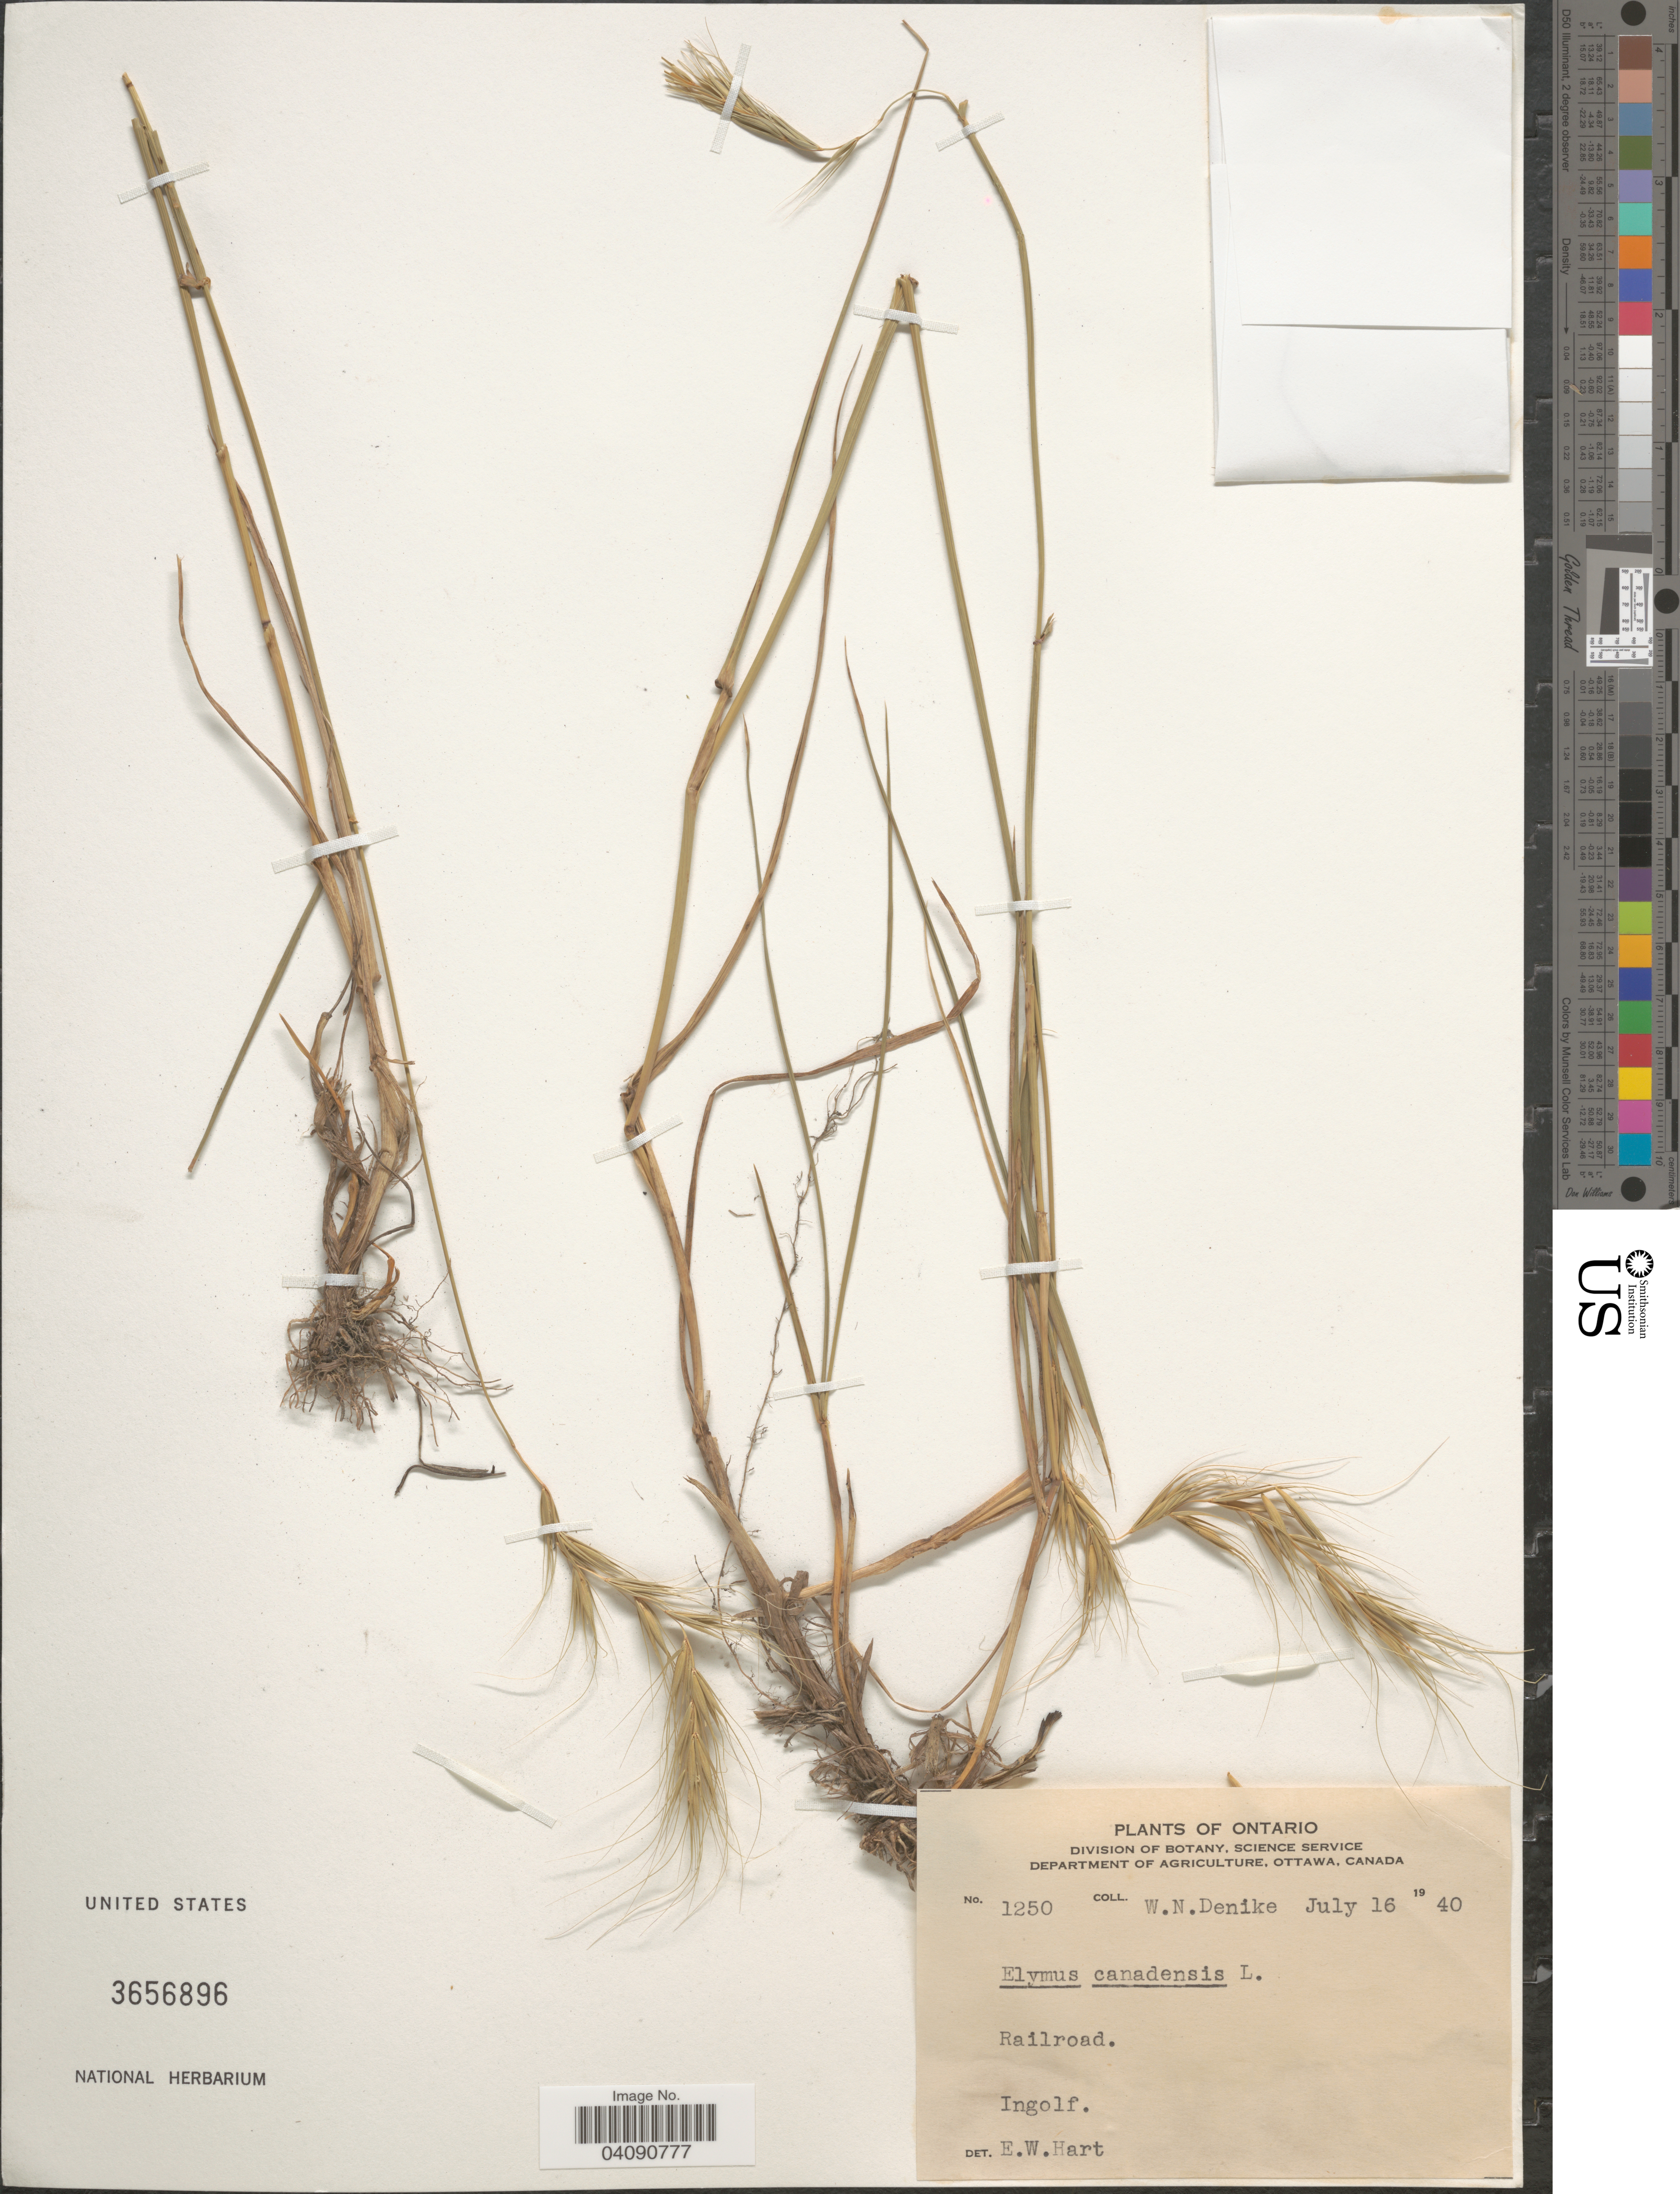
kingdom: Plantae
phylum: Tracheophyta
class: Liliopsida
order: Poales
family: Poaceae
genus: Elymus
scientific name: Elymus canadensis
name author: L.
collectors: W. Denike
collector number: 1250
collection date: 1940-07-16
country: Canada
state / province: Ontario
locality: Railroad. Ingolf.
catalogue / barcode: US 3656896